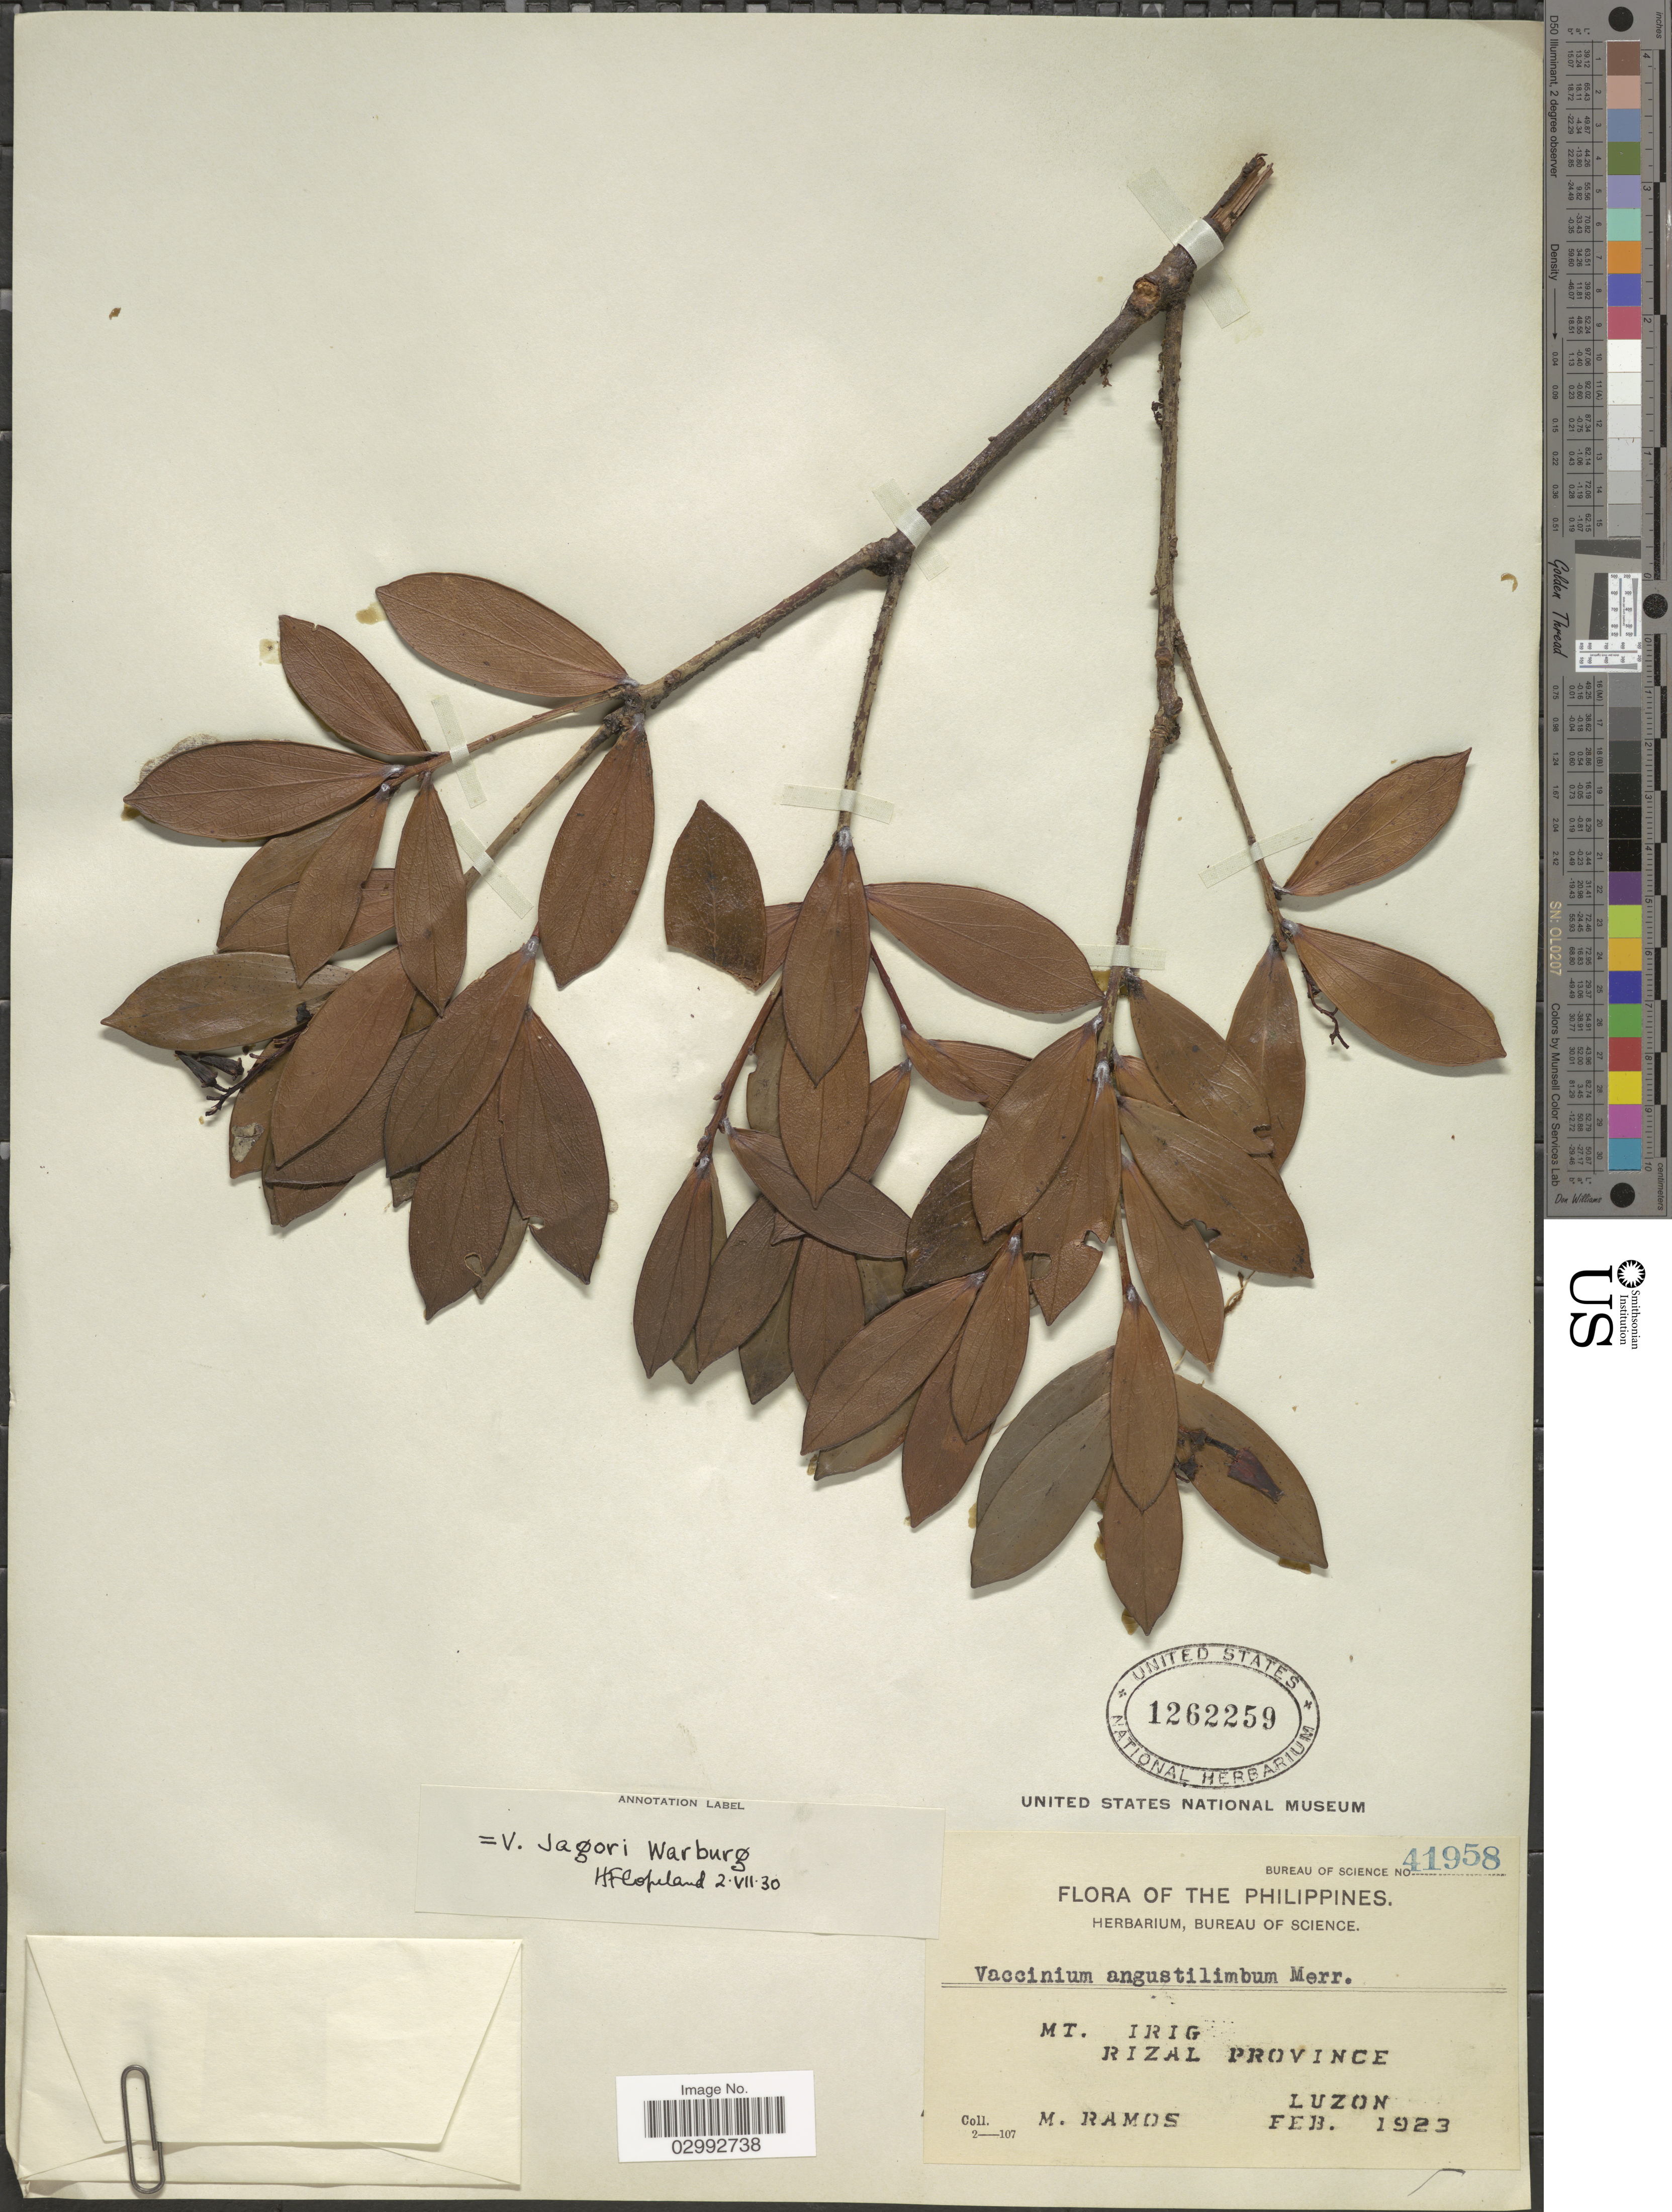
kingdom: Plantae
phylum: Tracheophyta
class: Magnoliopsida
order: Ericales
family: Ericaceae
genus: Vaccinium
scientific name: Vaccinium jagori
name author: Warb.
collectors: M. Ramos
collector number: Bureau of Science 41958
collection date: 1923-02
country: Philippines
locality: Mt. Irig, Rizal Province, Luzon.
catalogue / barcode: US 1262259